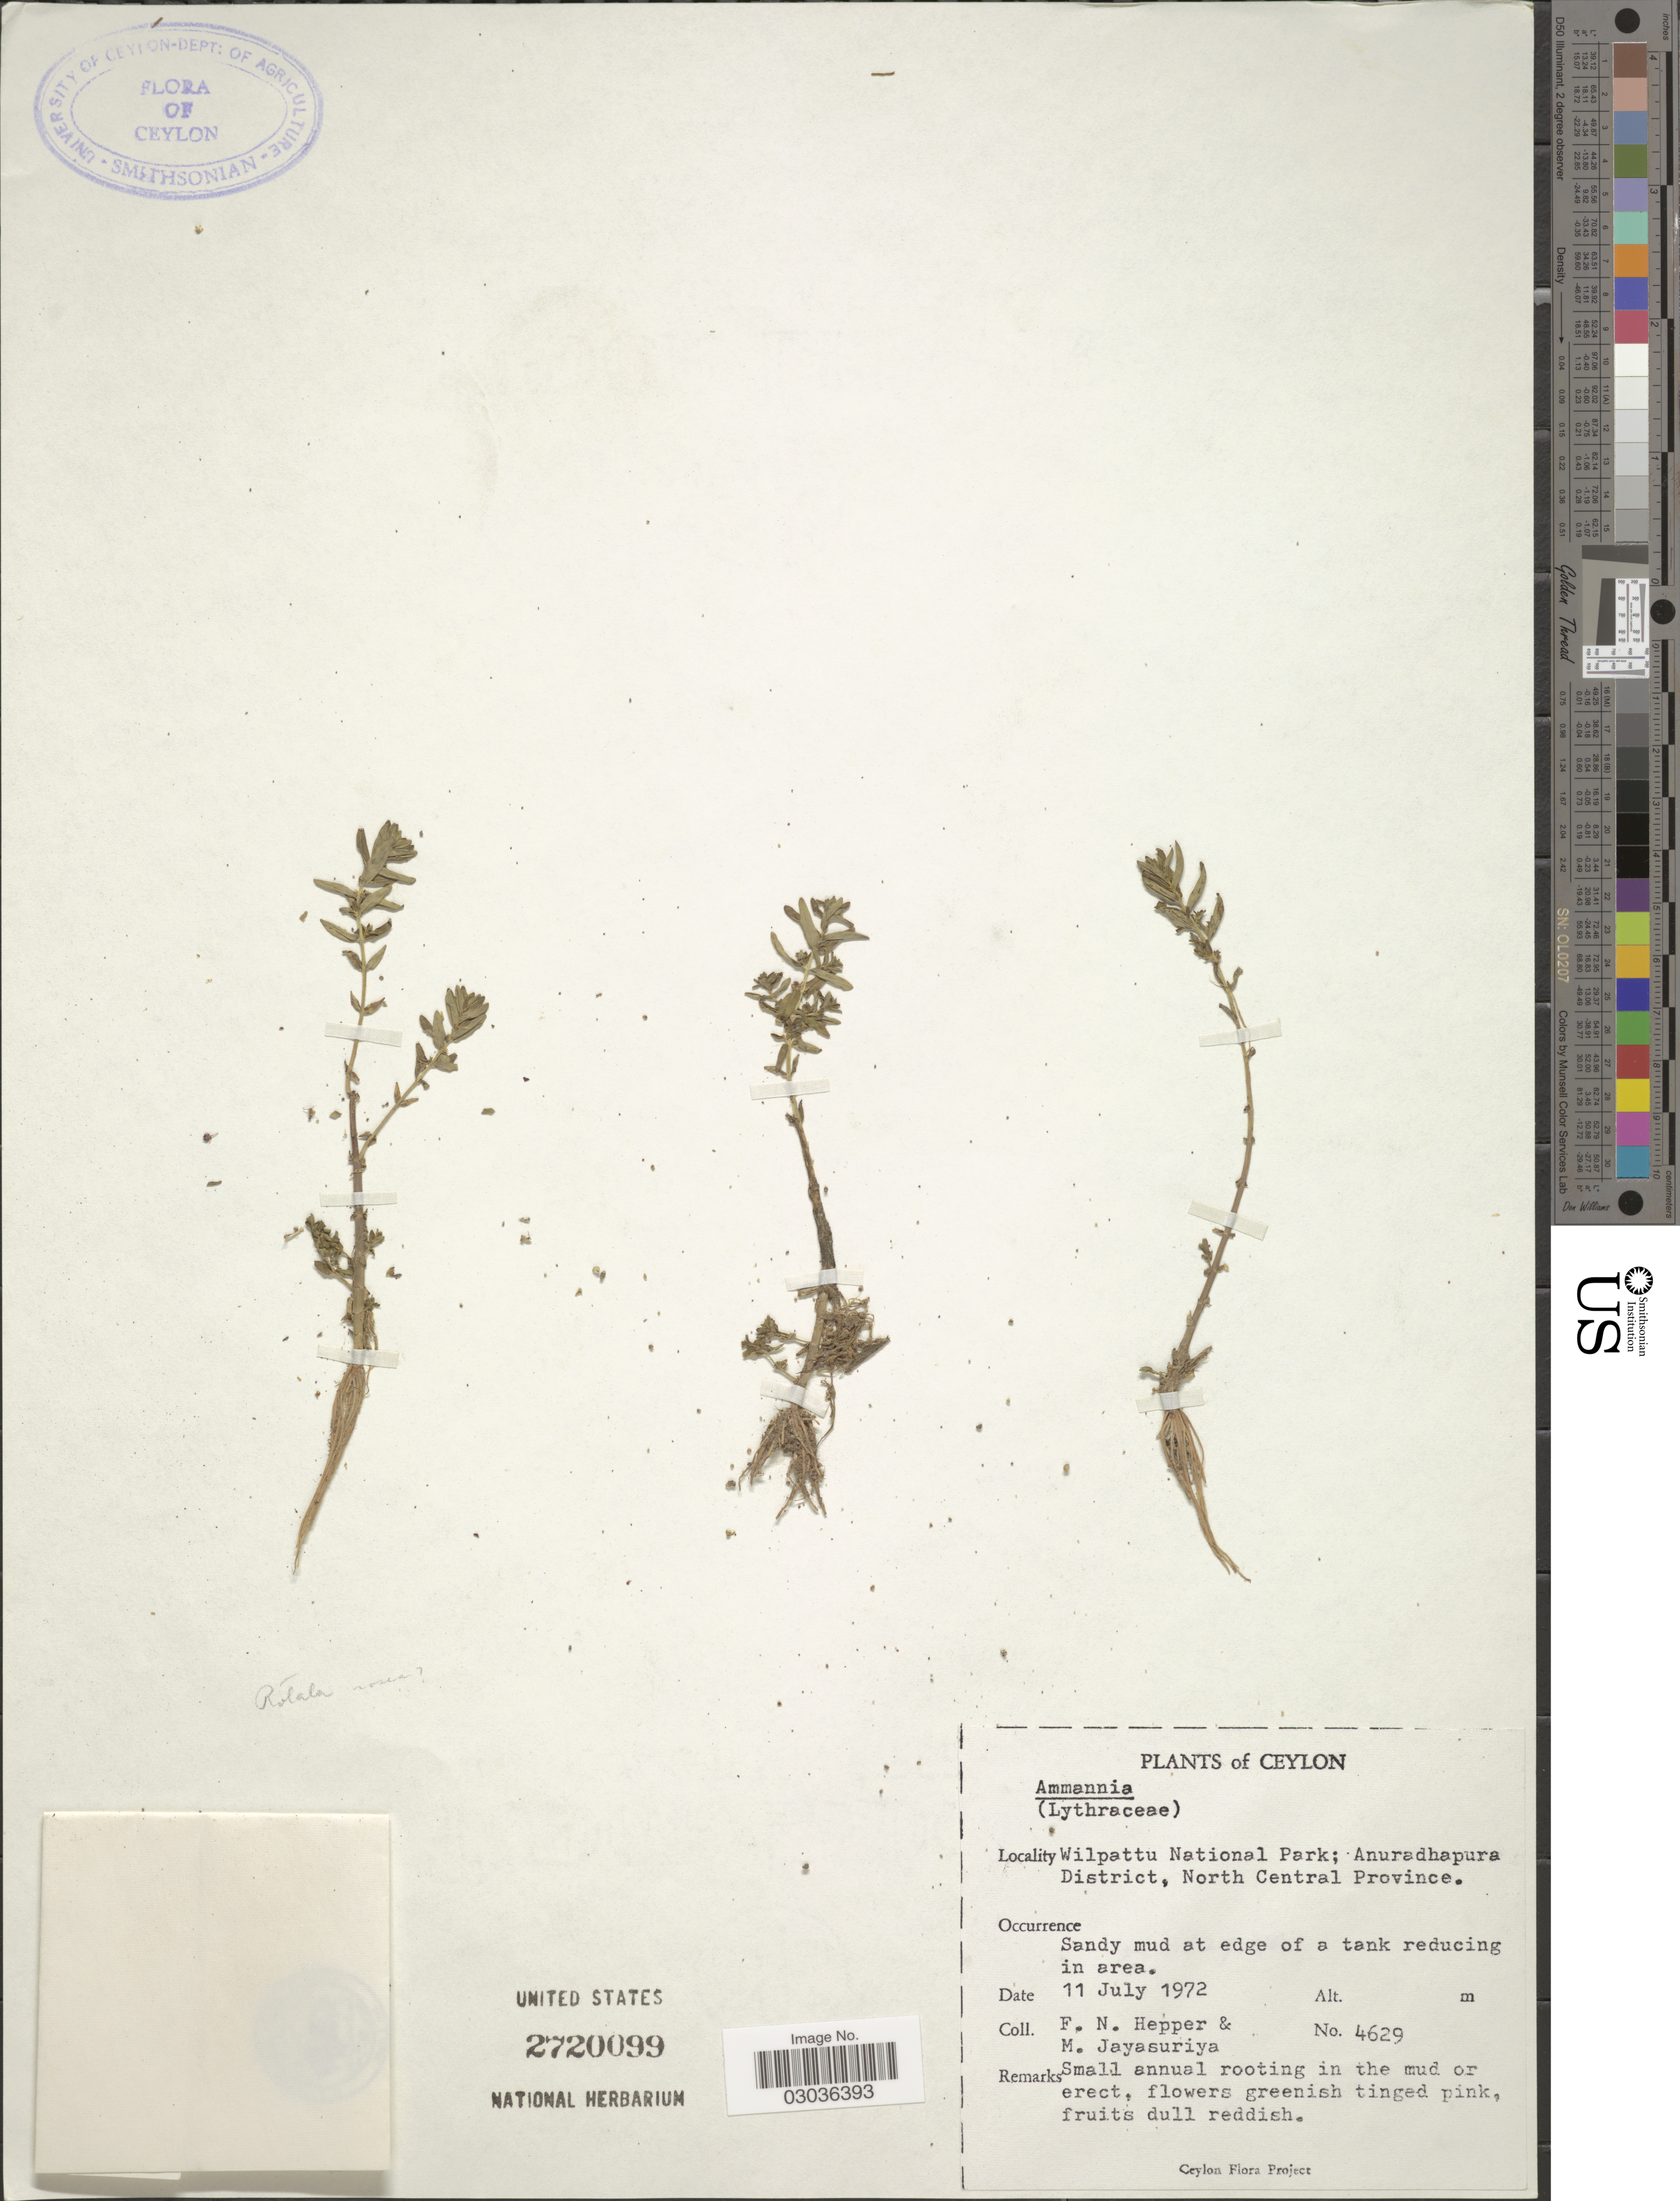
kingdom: Plantae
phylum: Tracheophyta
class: Magnoliopsida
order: Myrtales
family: Lythraceae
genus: Ammannia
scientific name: Ammannia sp.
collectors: F. Hepper & M. Jayasuriya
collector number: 4629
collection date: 1972-07-11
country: Sri Lanka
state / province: North Central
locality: Ceylon. Wilpattu National Park; Anuradhapura District.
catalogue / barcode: US 2720099